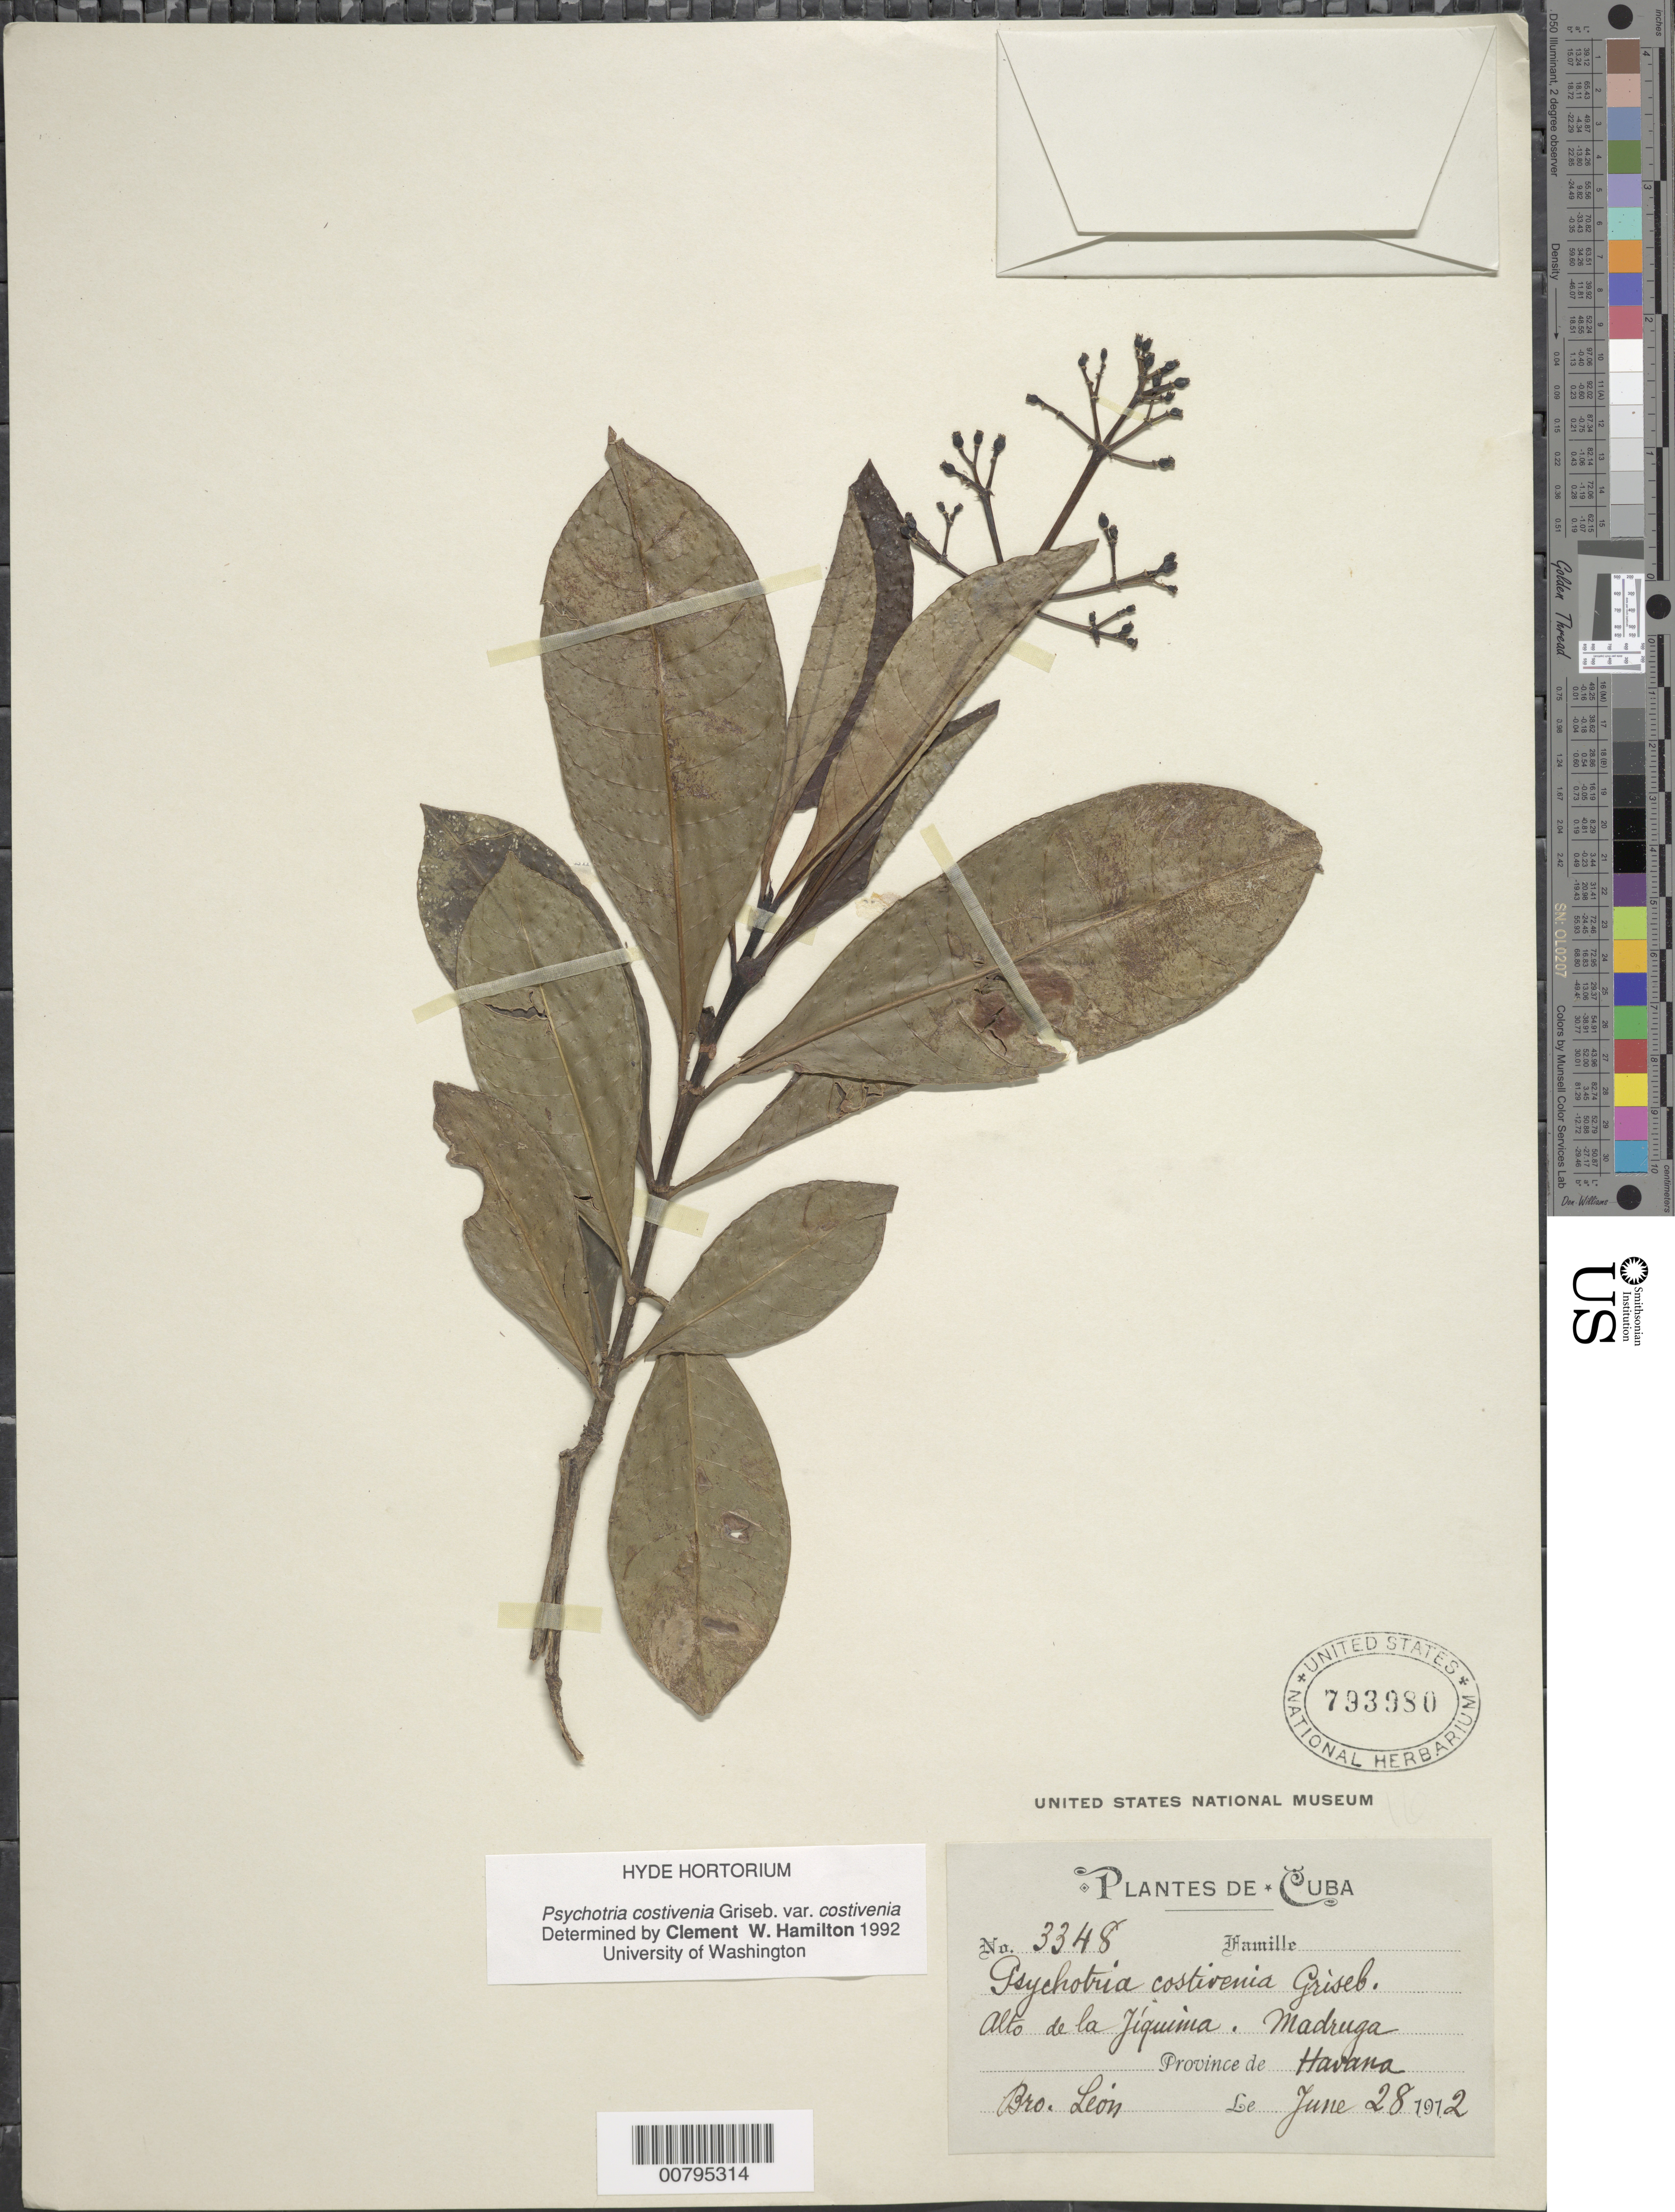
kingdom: Plantae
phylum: Tracheophyta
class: Magnoliopsida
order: Gentianales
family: Rubiaceae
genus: Psychotria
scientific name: Psychotria costivenia var. costivenia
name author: Griseb.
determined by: Hamilton, C. W.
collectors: Bro. León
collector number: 3348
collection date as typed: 28 Jun 1912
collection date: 1912-06-28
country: Cuba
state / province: La Habana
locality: Alto de la Jiquima. Madruga.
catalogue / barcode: US 793980